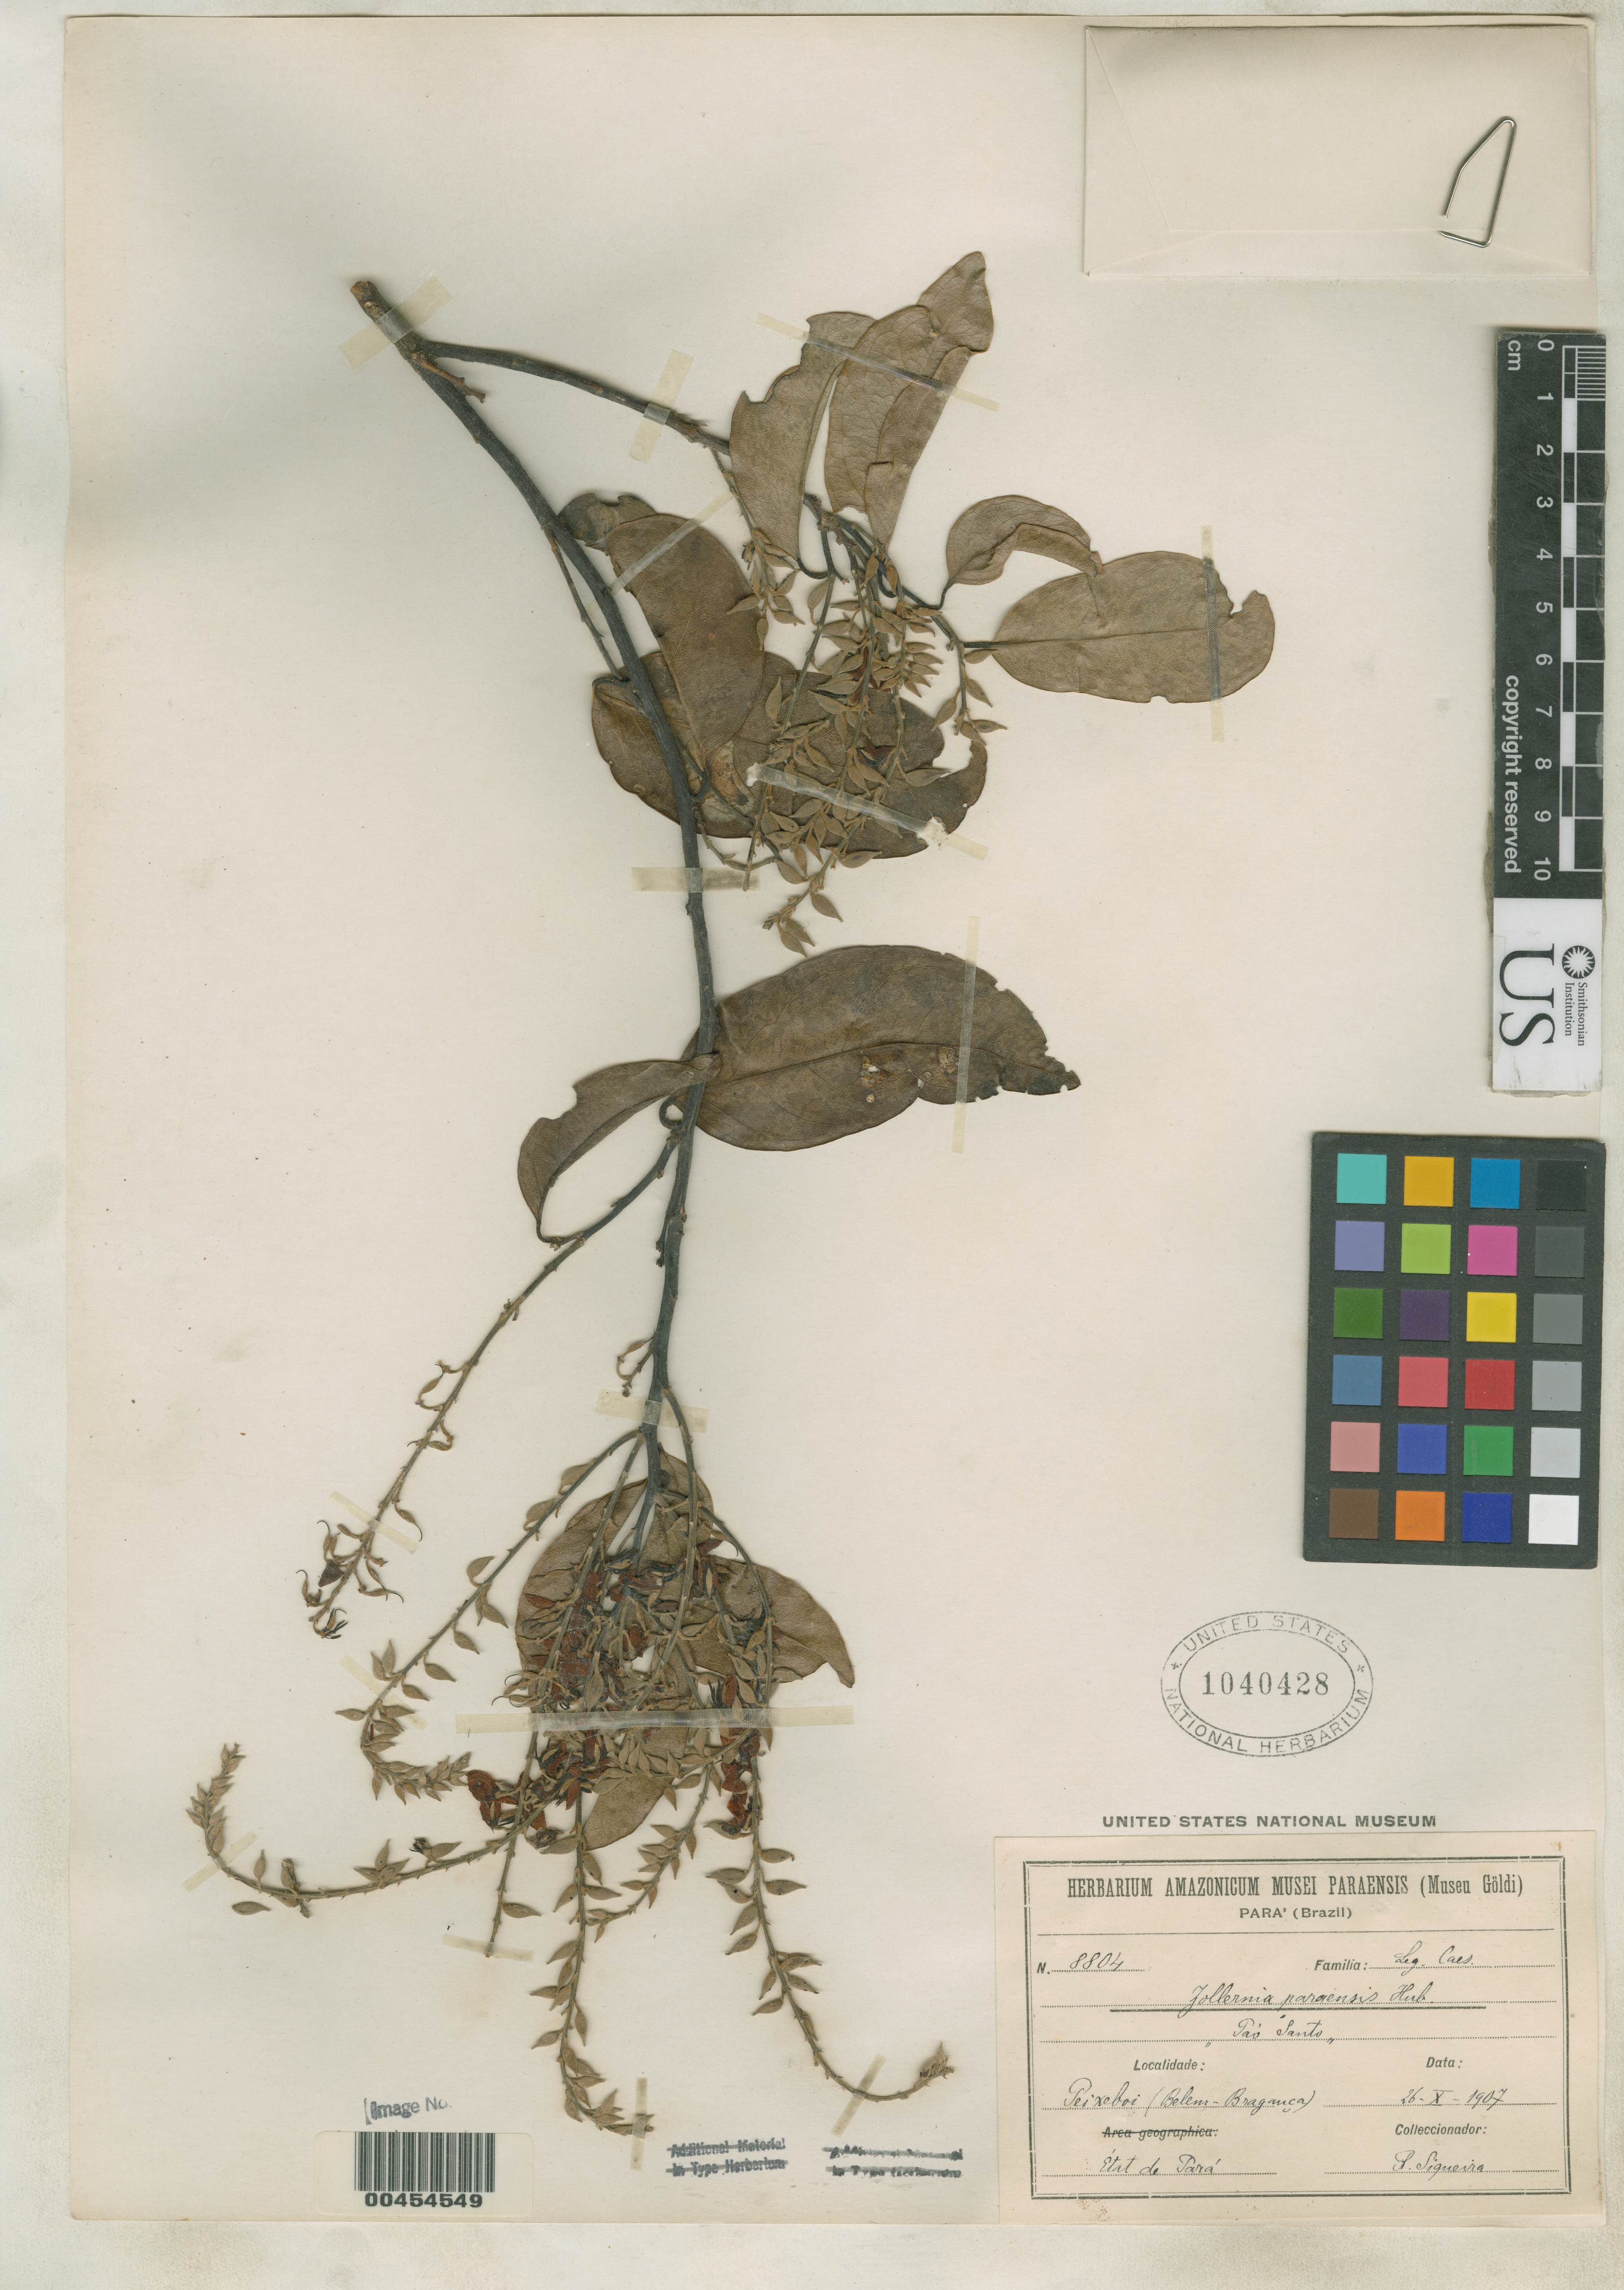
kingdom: Plantae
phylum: Tracheophyta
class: Magnoliopsida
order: Fabales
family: Fabaceae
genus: Zollernia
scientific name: Zollernia paraensis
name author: Huber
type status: Isotype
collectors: R. Sigueira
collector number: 8804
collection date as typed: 26 Oct 1907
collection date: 1907-10-26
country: Brazil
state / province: Pará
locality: Peixeboi (Belem-Braganca).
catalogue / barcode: US 1040428